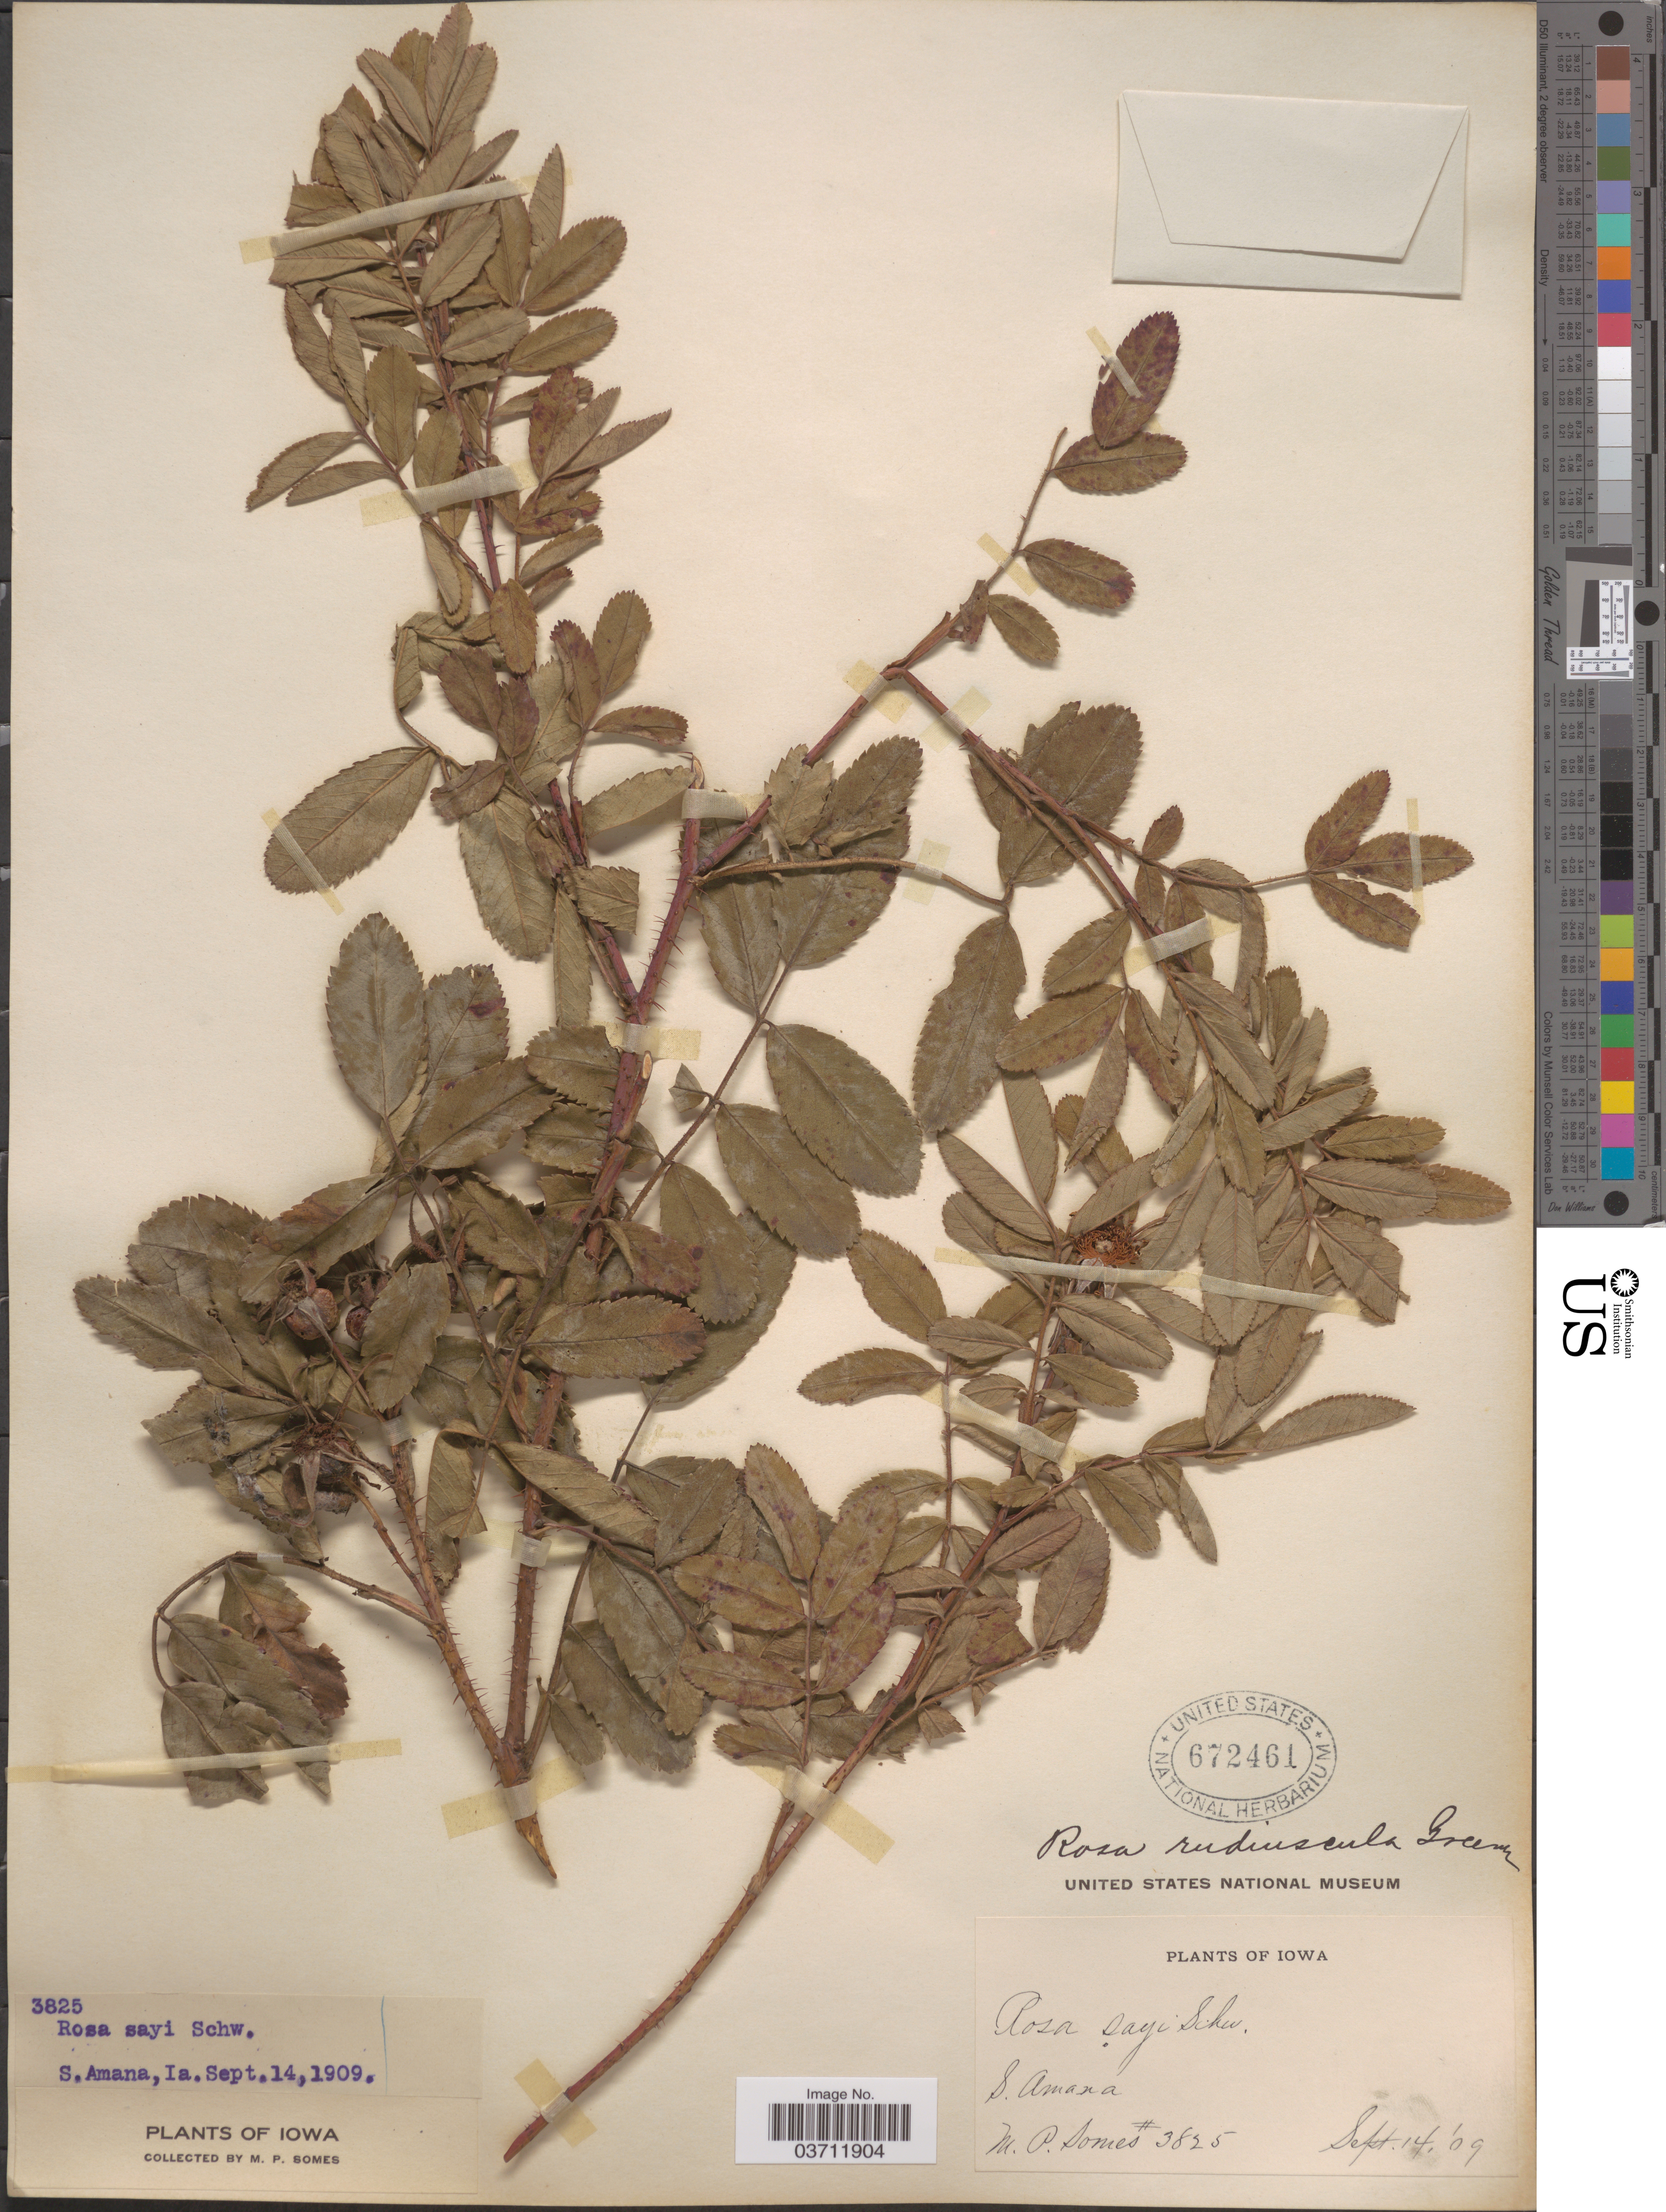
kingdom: Plantae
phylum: Tracheophyta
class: Magnoliopsida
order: Rosales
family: Rosaceae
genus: Rosa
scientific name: Rosa rudiuscula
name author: Greene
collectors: M. Somes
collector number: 3825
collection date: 1909-09-14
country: United States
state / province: Iowa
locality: S. Amana.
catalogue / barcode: US 672461